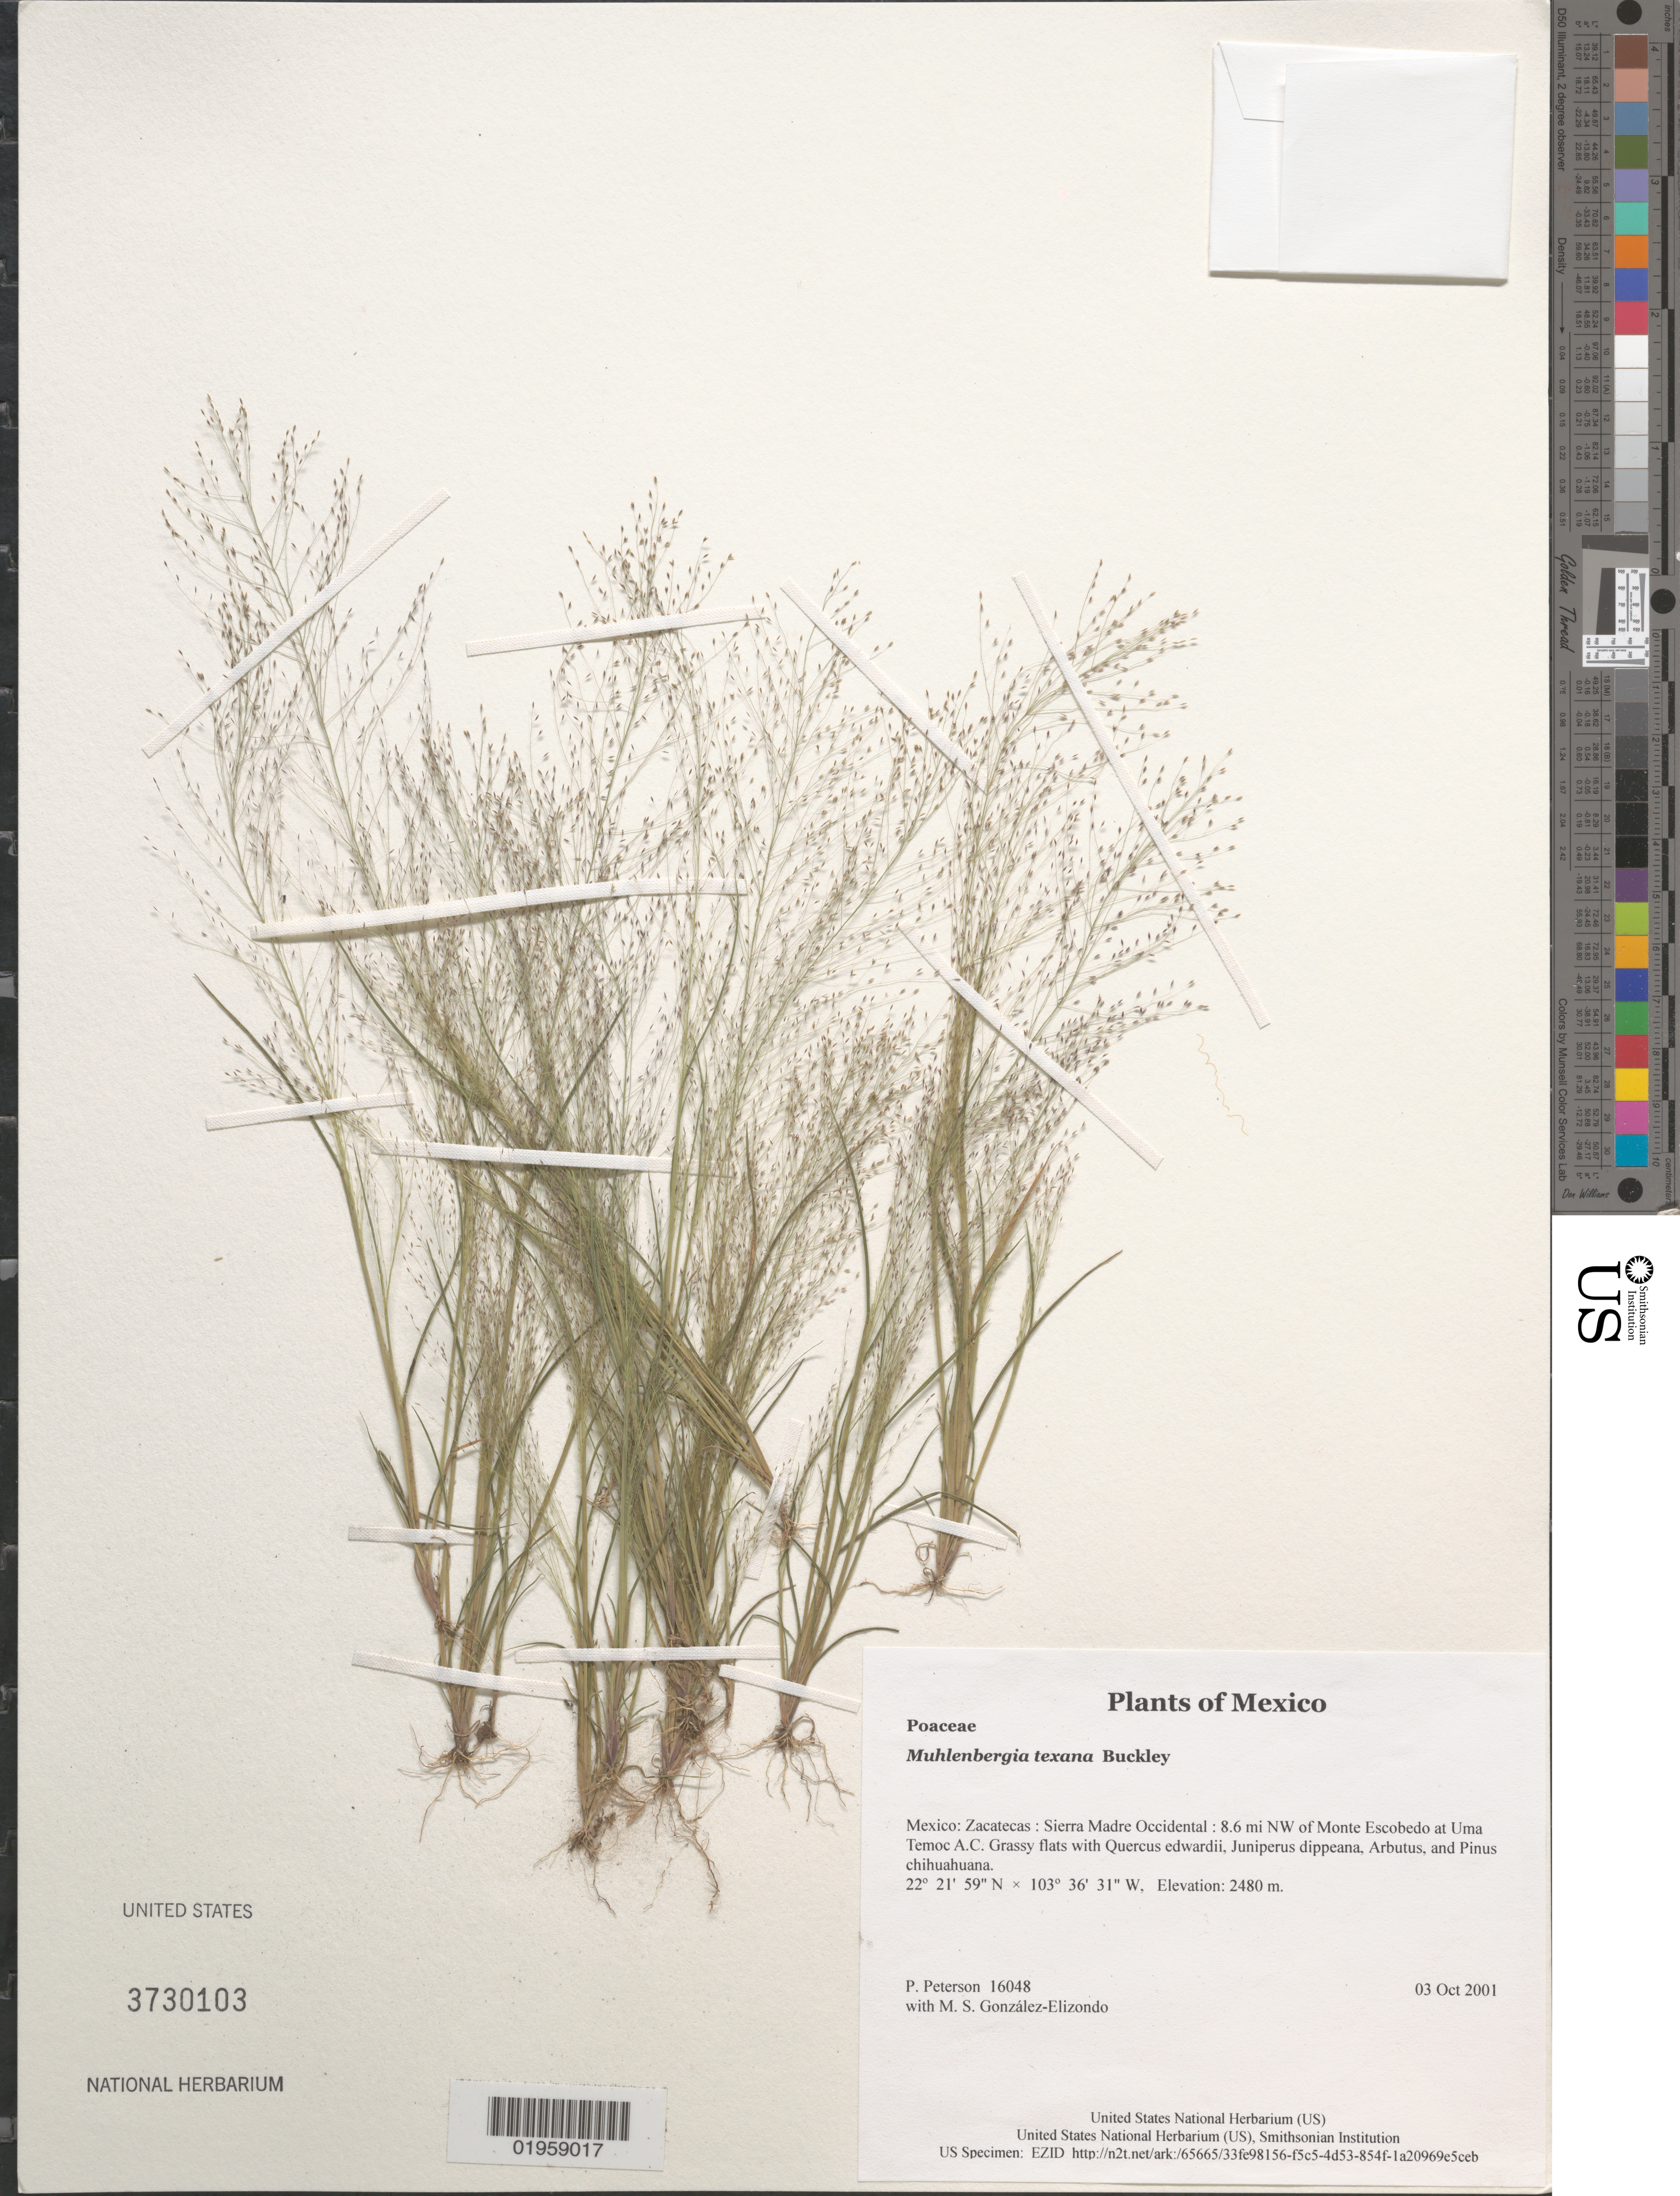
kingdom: Plantae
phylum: Tracheophyta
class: Liliopsida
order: Poales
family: Poaceae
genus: Muhlenbergia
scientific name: Muhlenbergia texana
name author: Buckley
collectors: P. M. Peterson & M. S. González-Elizondo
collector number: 16048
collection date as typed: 03 Oct 2001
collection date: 2001-10-03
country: Mexico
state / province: Zacatecas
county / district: Sierra Madre Occidental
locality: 8.6 mi NW of Monte Escobedo at Uma Temoc A.C. Grassy flats with Quercus edwardii, Juniperus dippeana, Arbutus, and Pinus chihuahuana.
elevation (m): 2480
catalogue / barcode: US 3730103